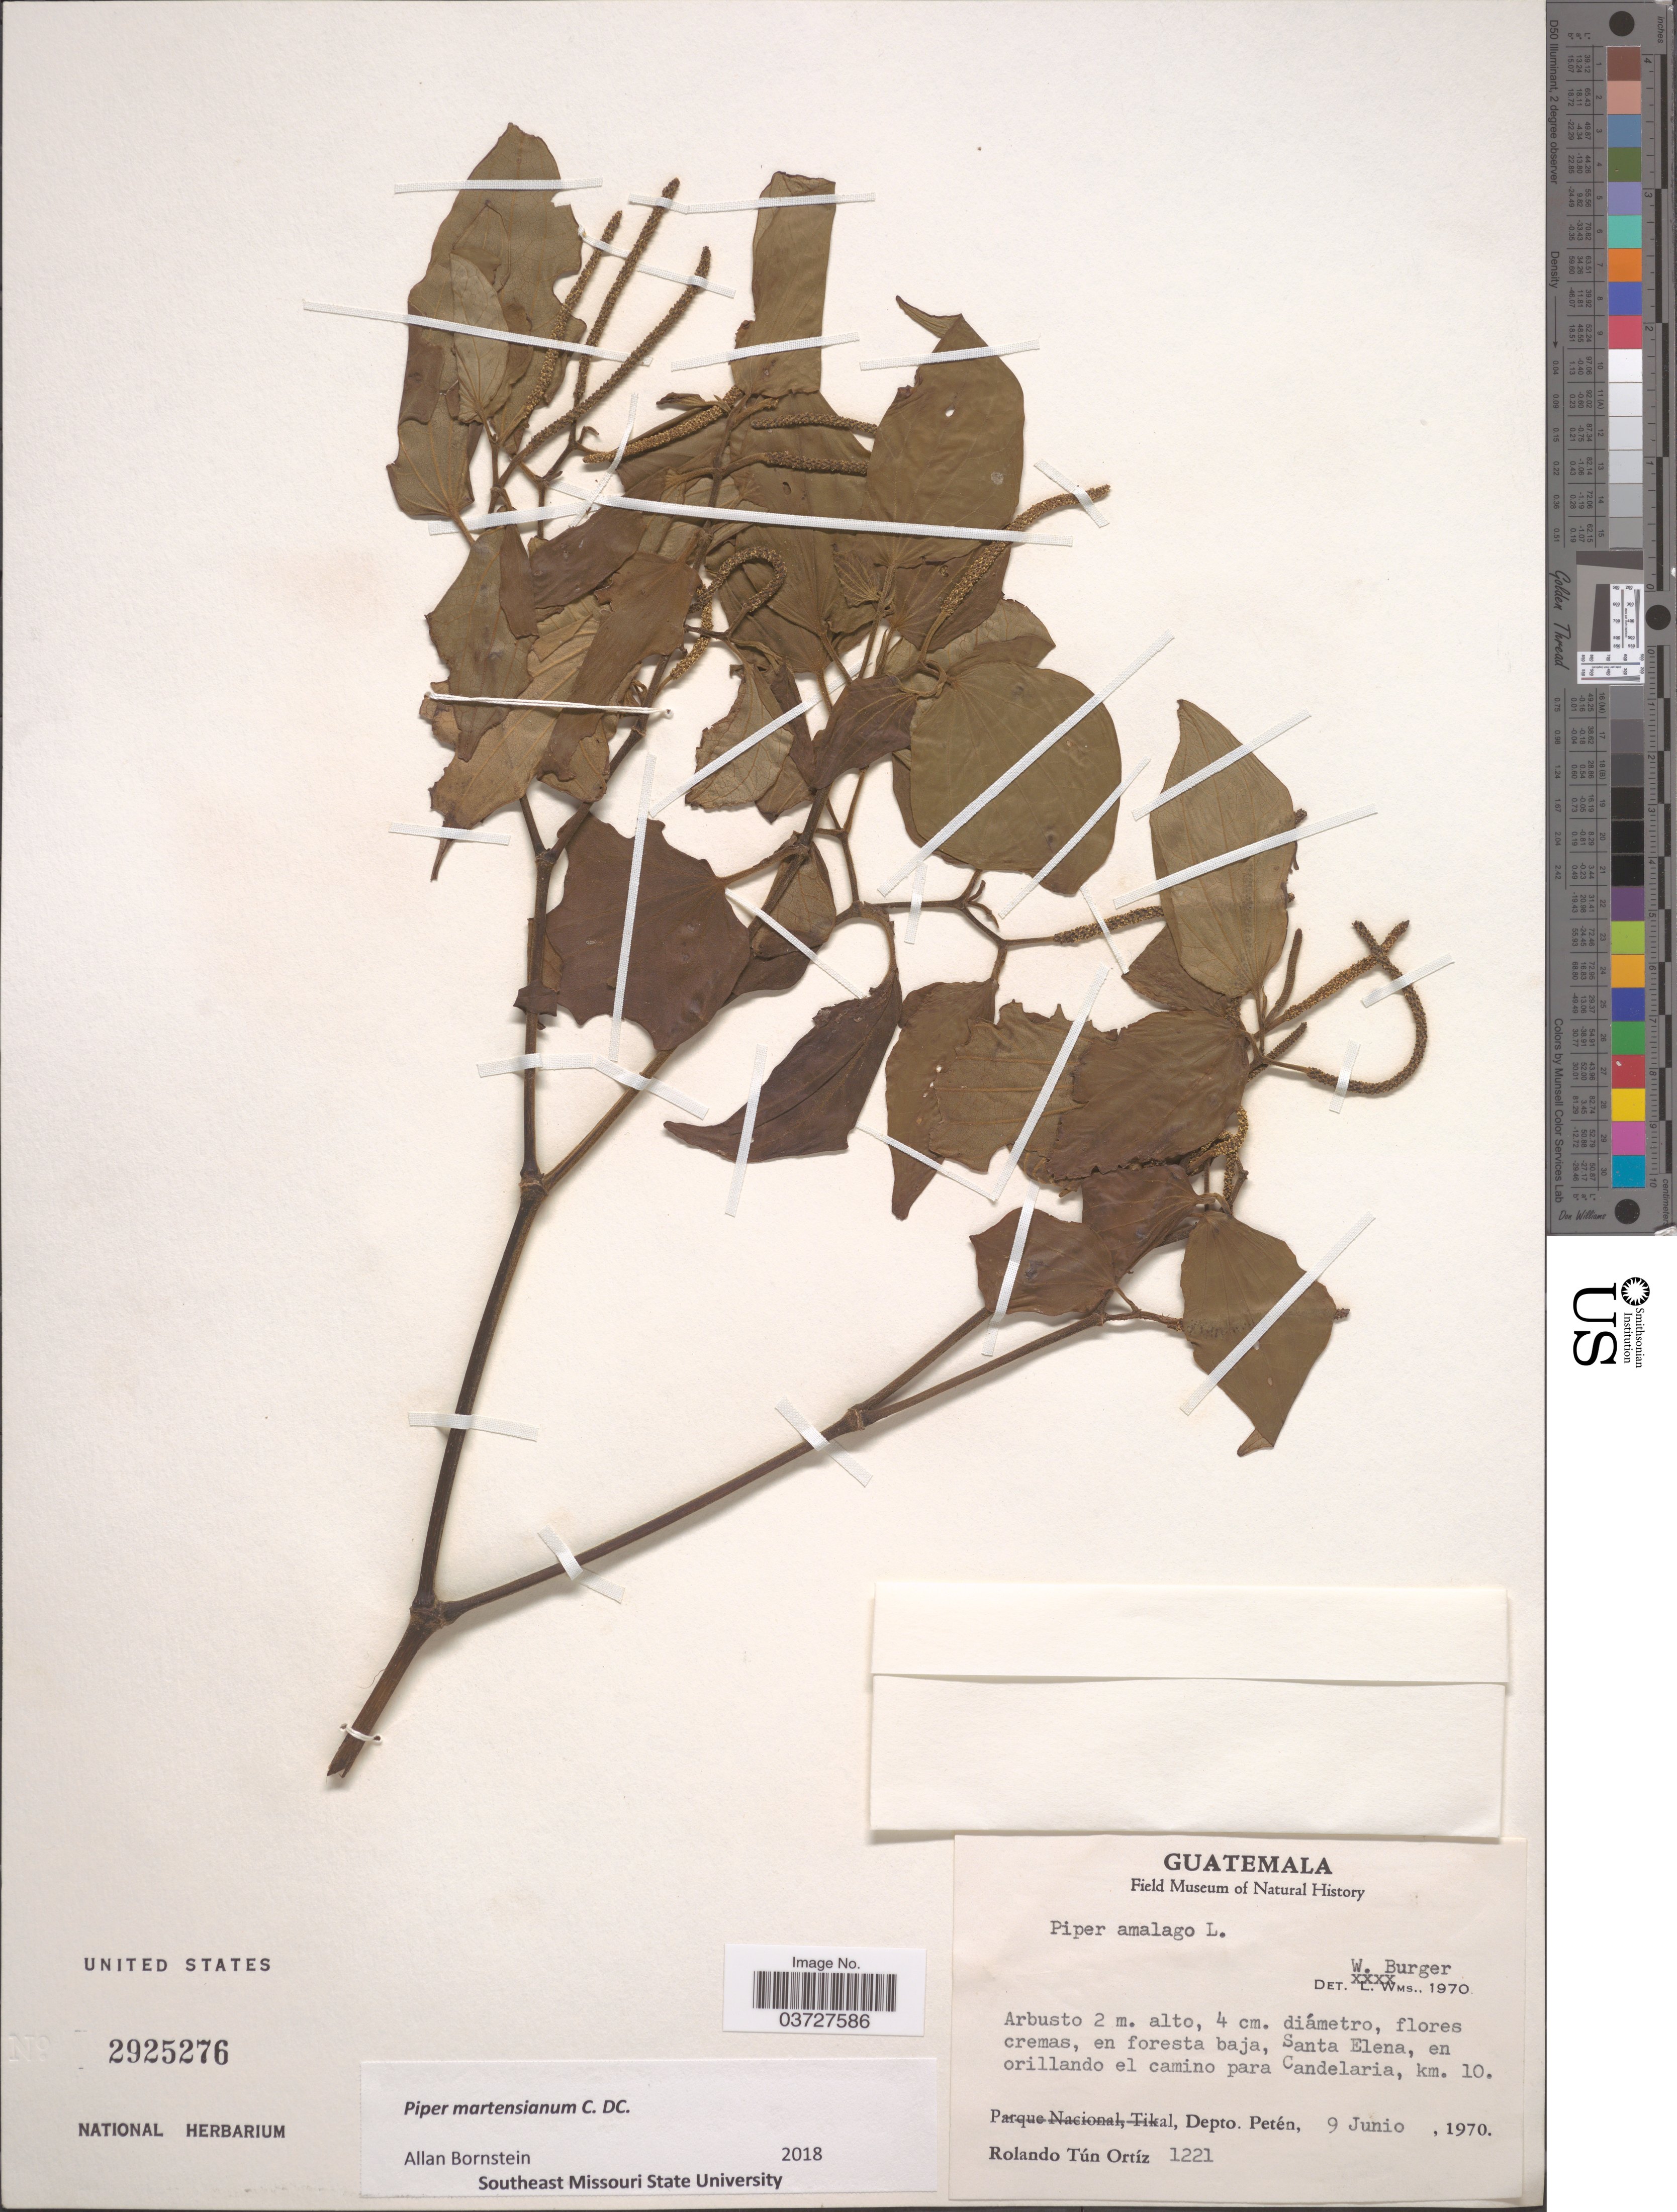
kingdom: Plantae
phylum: Tracheophyta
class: Magnoliopsida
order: Piperales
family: Piperaceae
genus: Piper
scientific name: Piper martensianum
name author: C. DC.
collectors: R. T. Ortíz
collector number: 1221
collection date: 1970-06-09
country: Guatemala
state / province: El Peten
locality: Santa Elena, en orillando el camino para Candelaria, km. 10.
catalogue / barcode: US 2925276